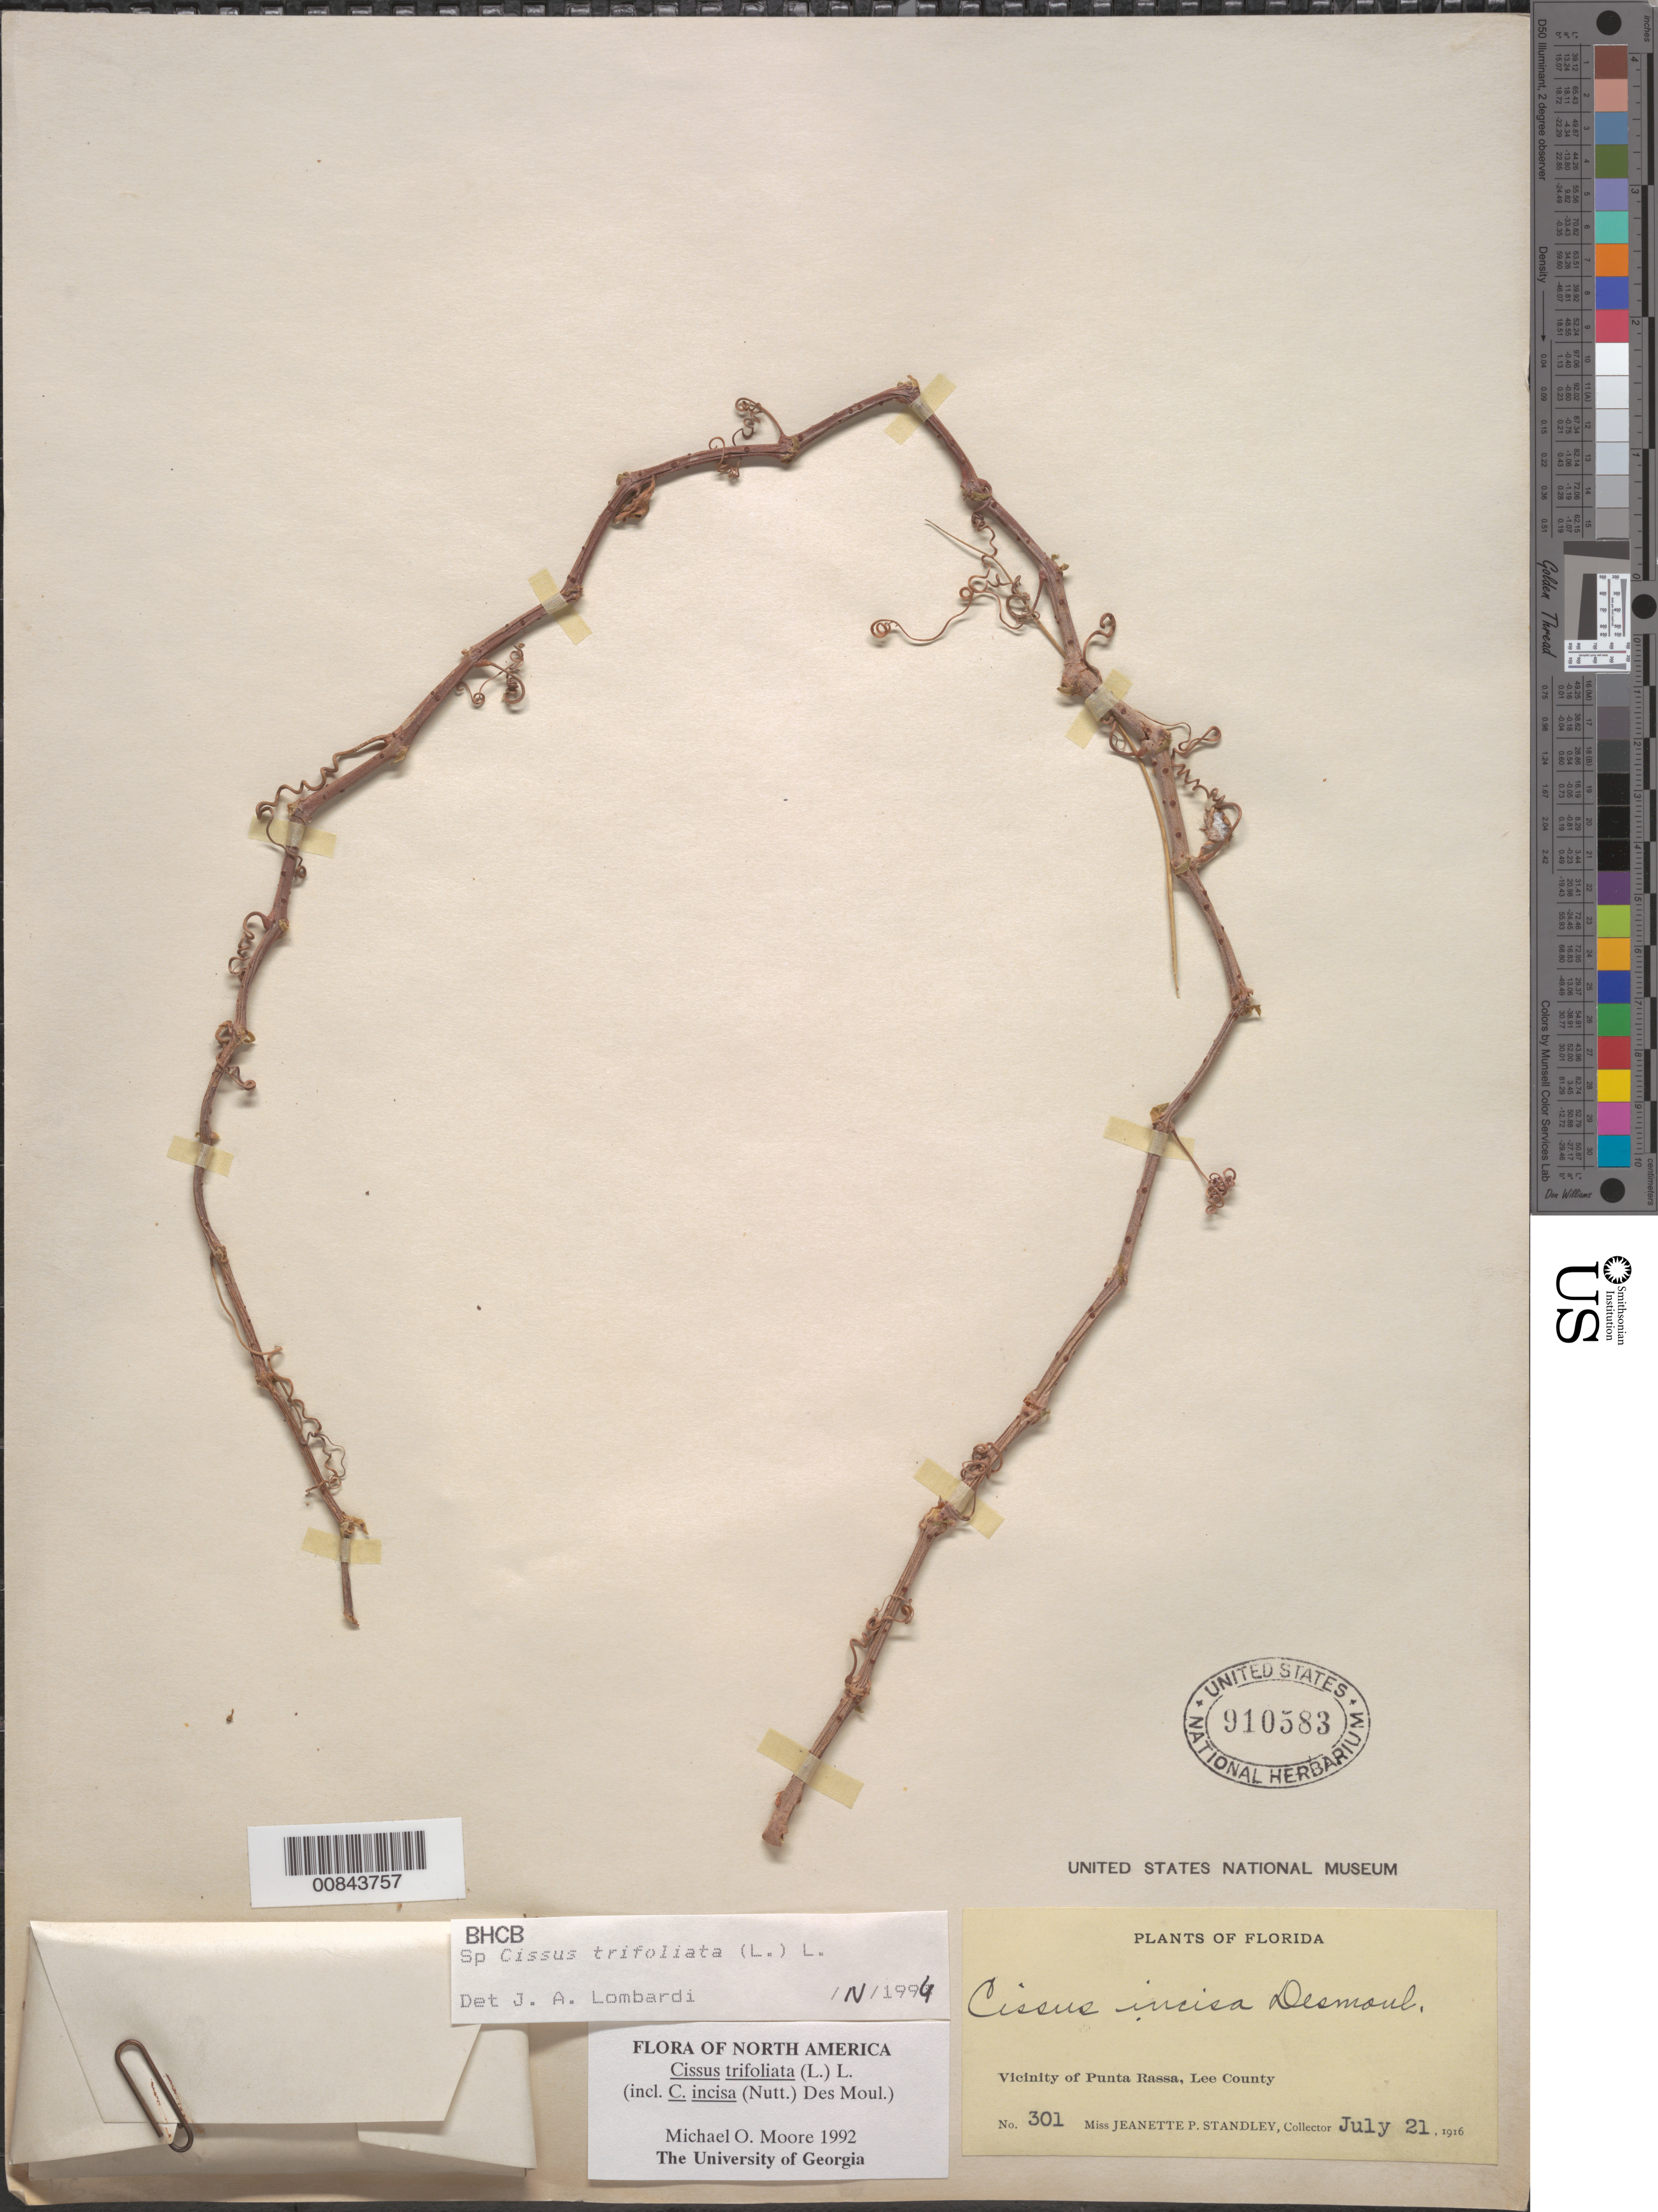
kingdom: Plantae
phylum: Tracheophyta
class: Magnoliopsida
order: Vitales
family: Vitaceae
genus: Cissus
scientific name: Cissus trifoliata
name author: (L.) L.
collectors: J. P. Standley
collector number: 301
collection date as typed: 21 Jul 1916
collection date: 1916-07-21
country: United States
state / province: Florida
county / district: Lee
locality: Punta Rassa.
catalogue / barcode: US 910583